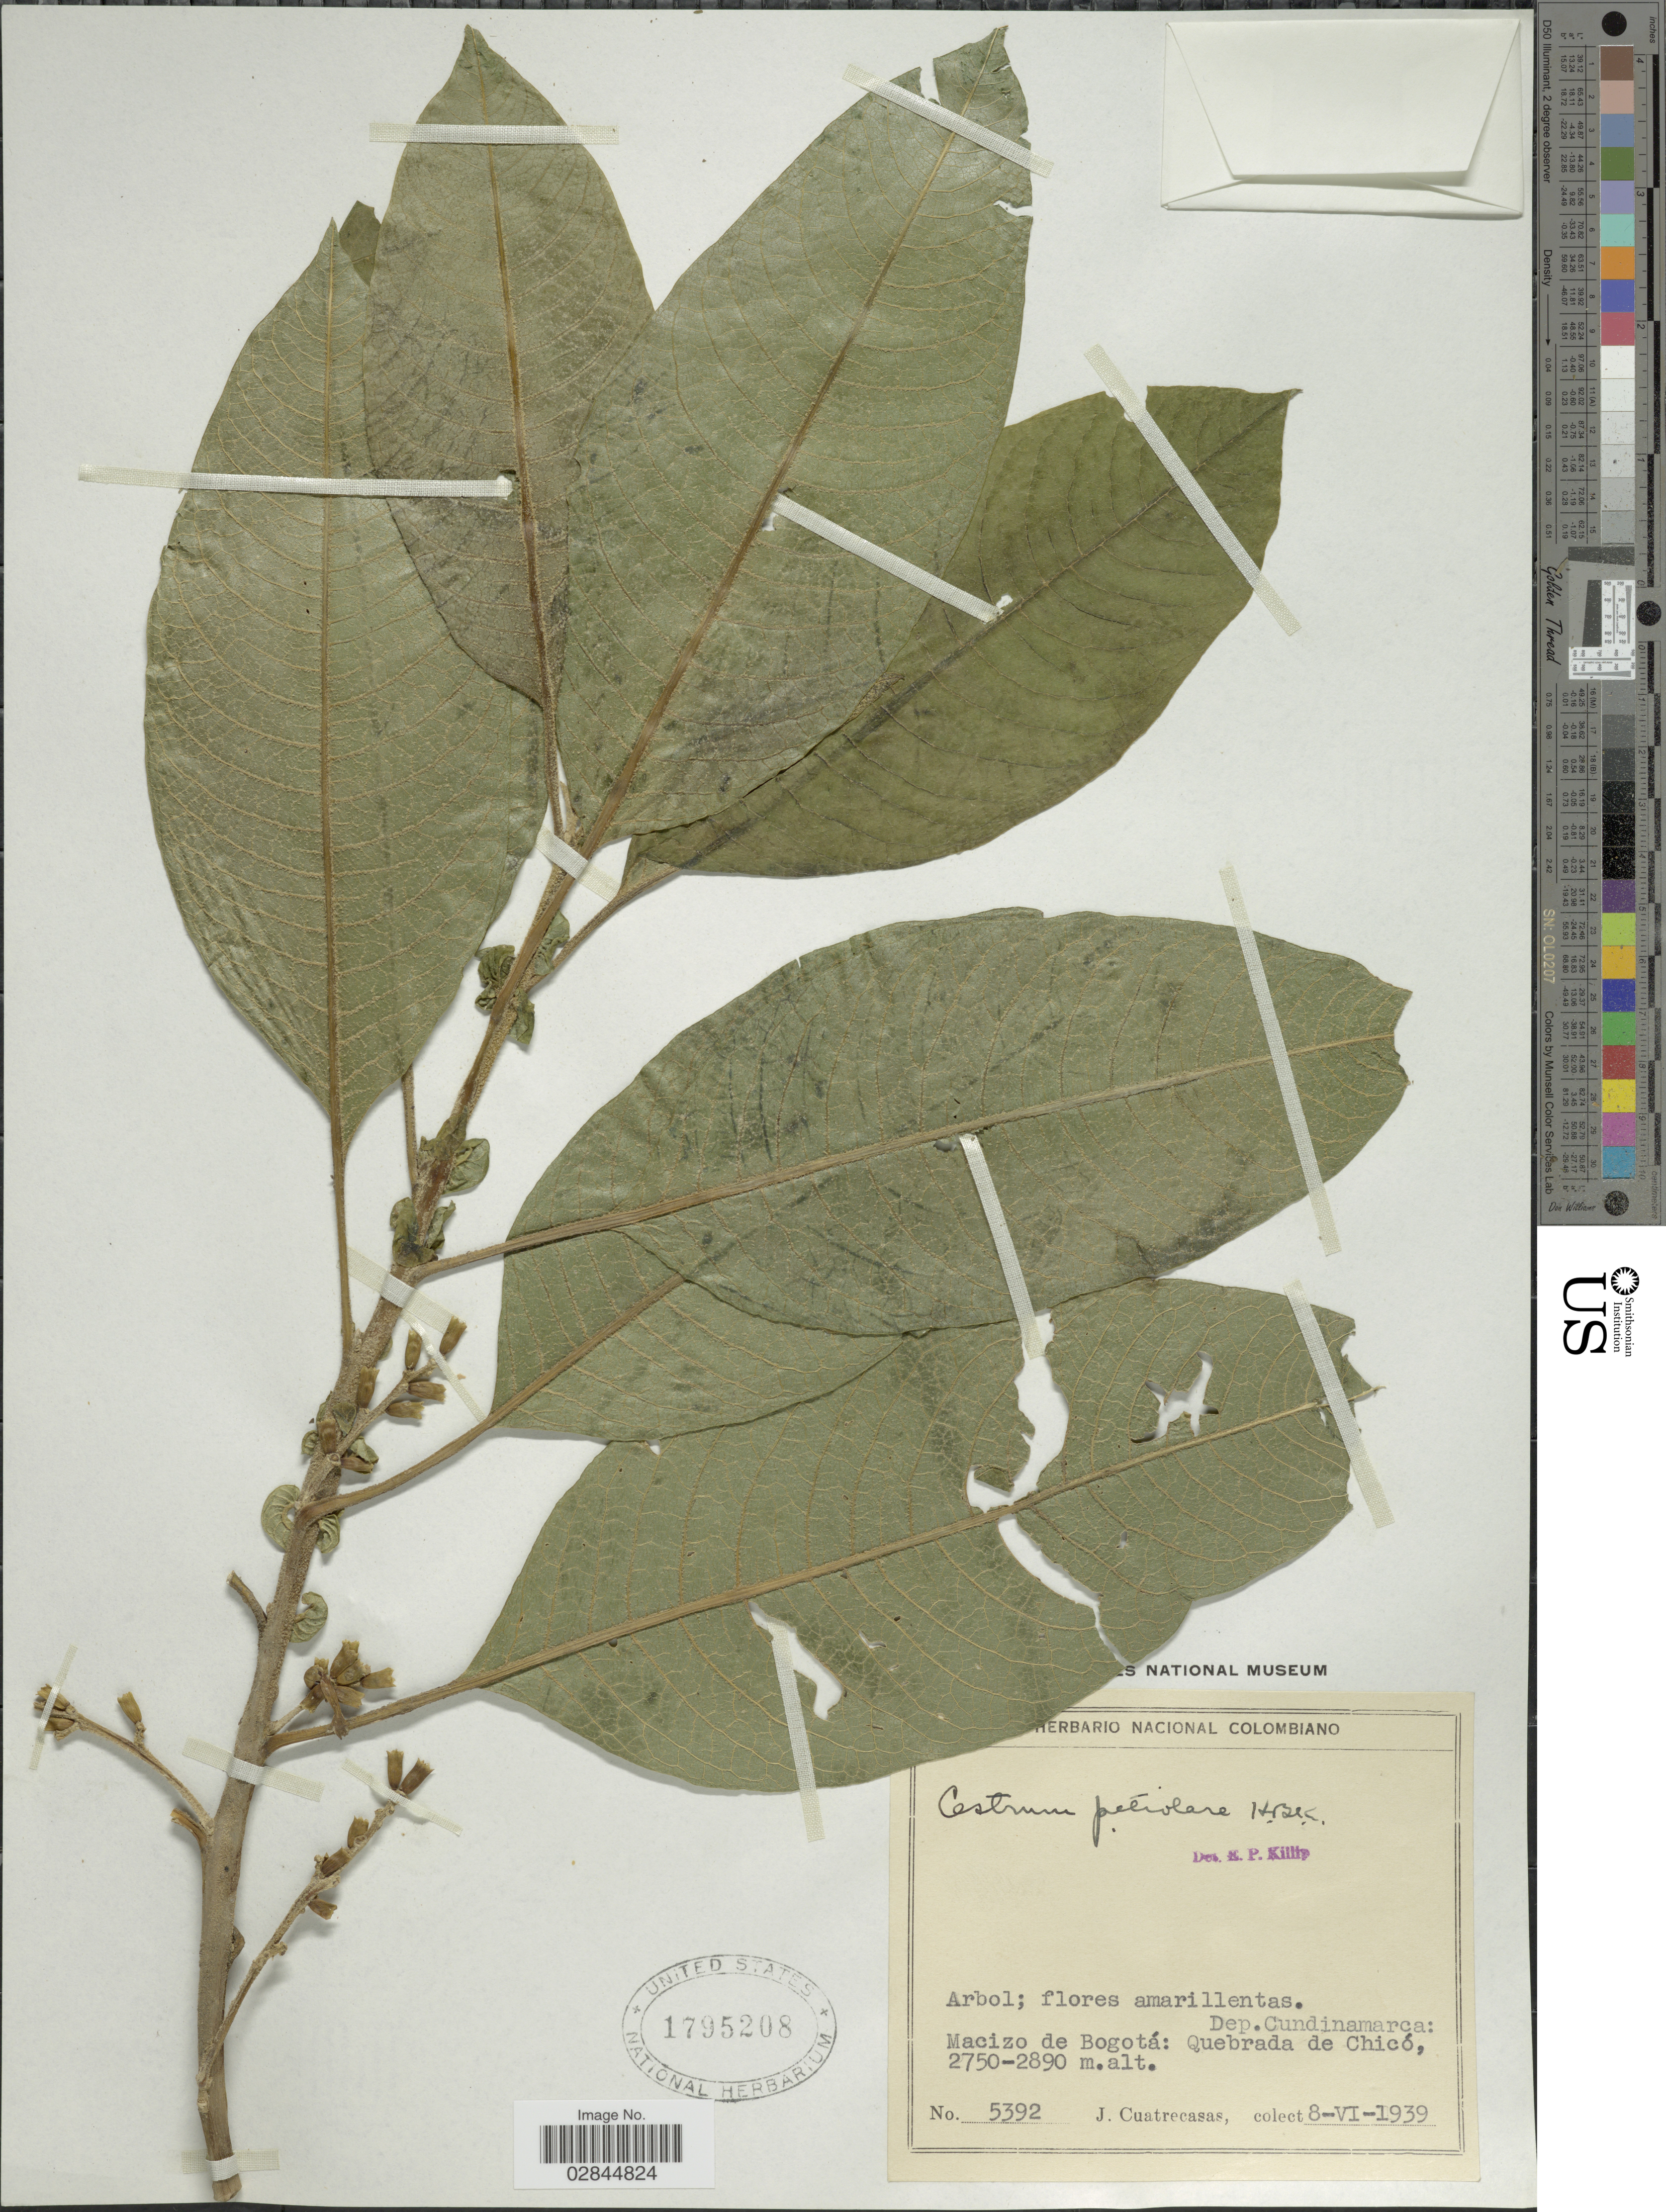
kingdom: Plantae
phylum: Tracheophyta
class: Magnoliopsida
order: Solanales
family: Solanaceae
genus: Cestrum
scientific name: Cestrum petiolare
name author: Kunth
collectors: J. Cuatrecasas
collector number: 5392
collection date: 1939-06-08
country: Colombia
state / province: Cundinamarca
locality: Dep. Cundinamarca. Macizo de Bogotá: Quebrada de Chicó.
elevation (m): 2750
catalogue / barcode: US 1795208